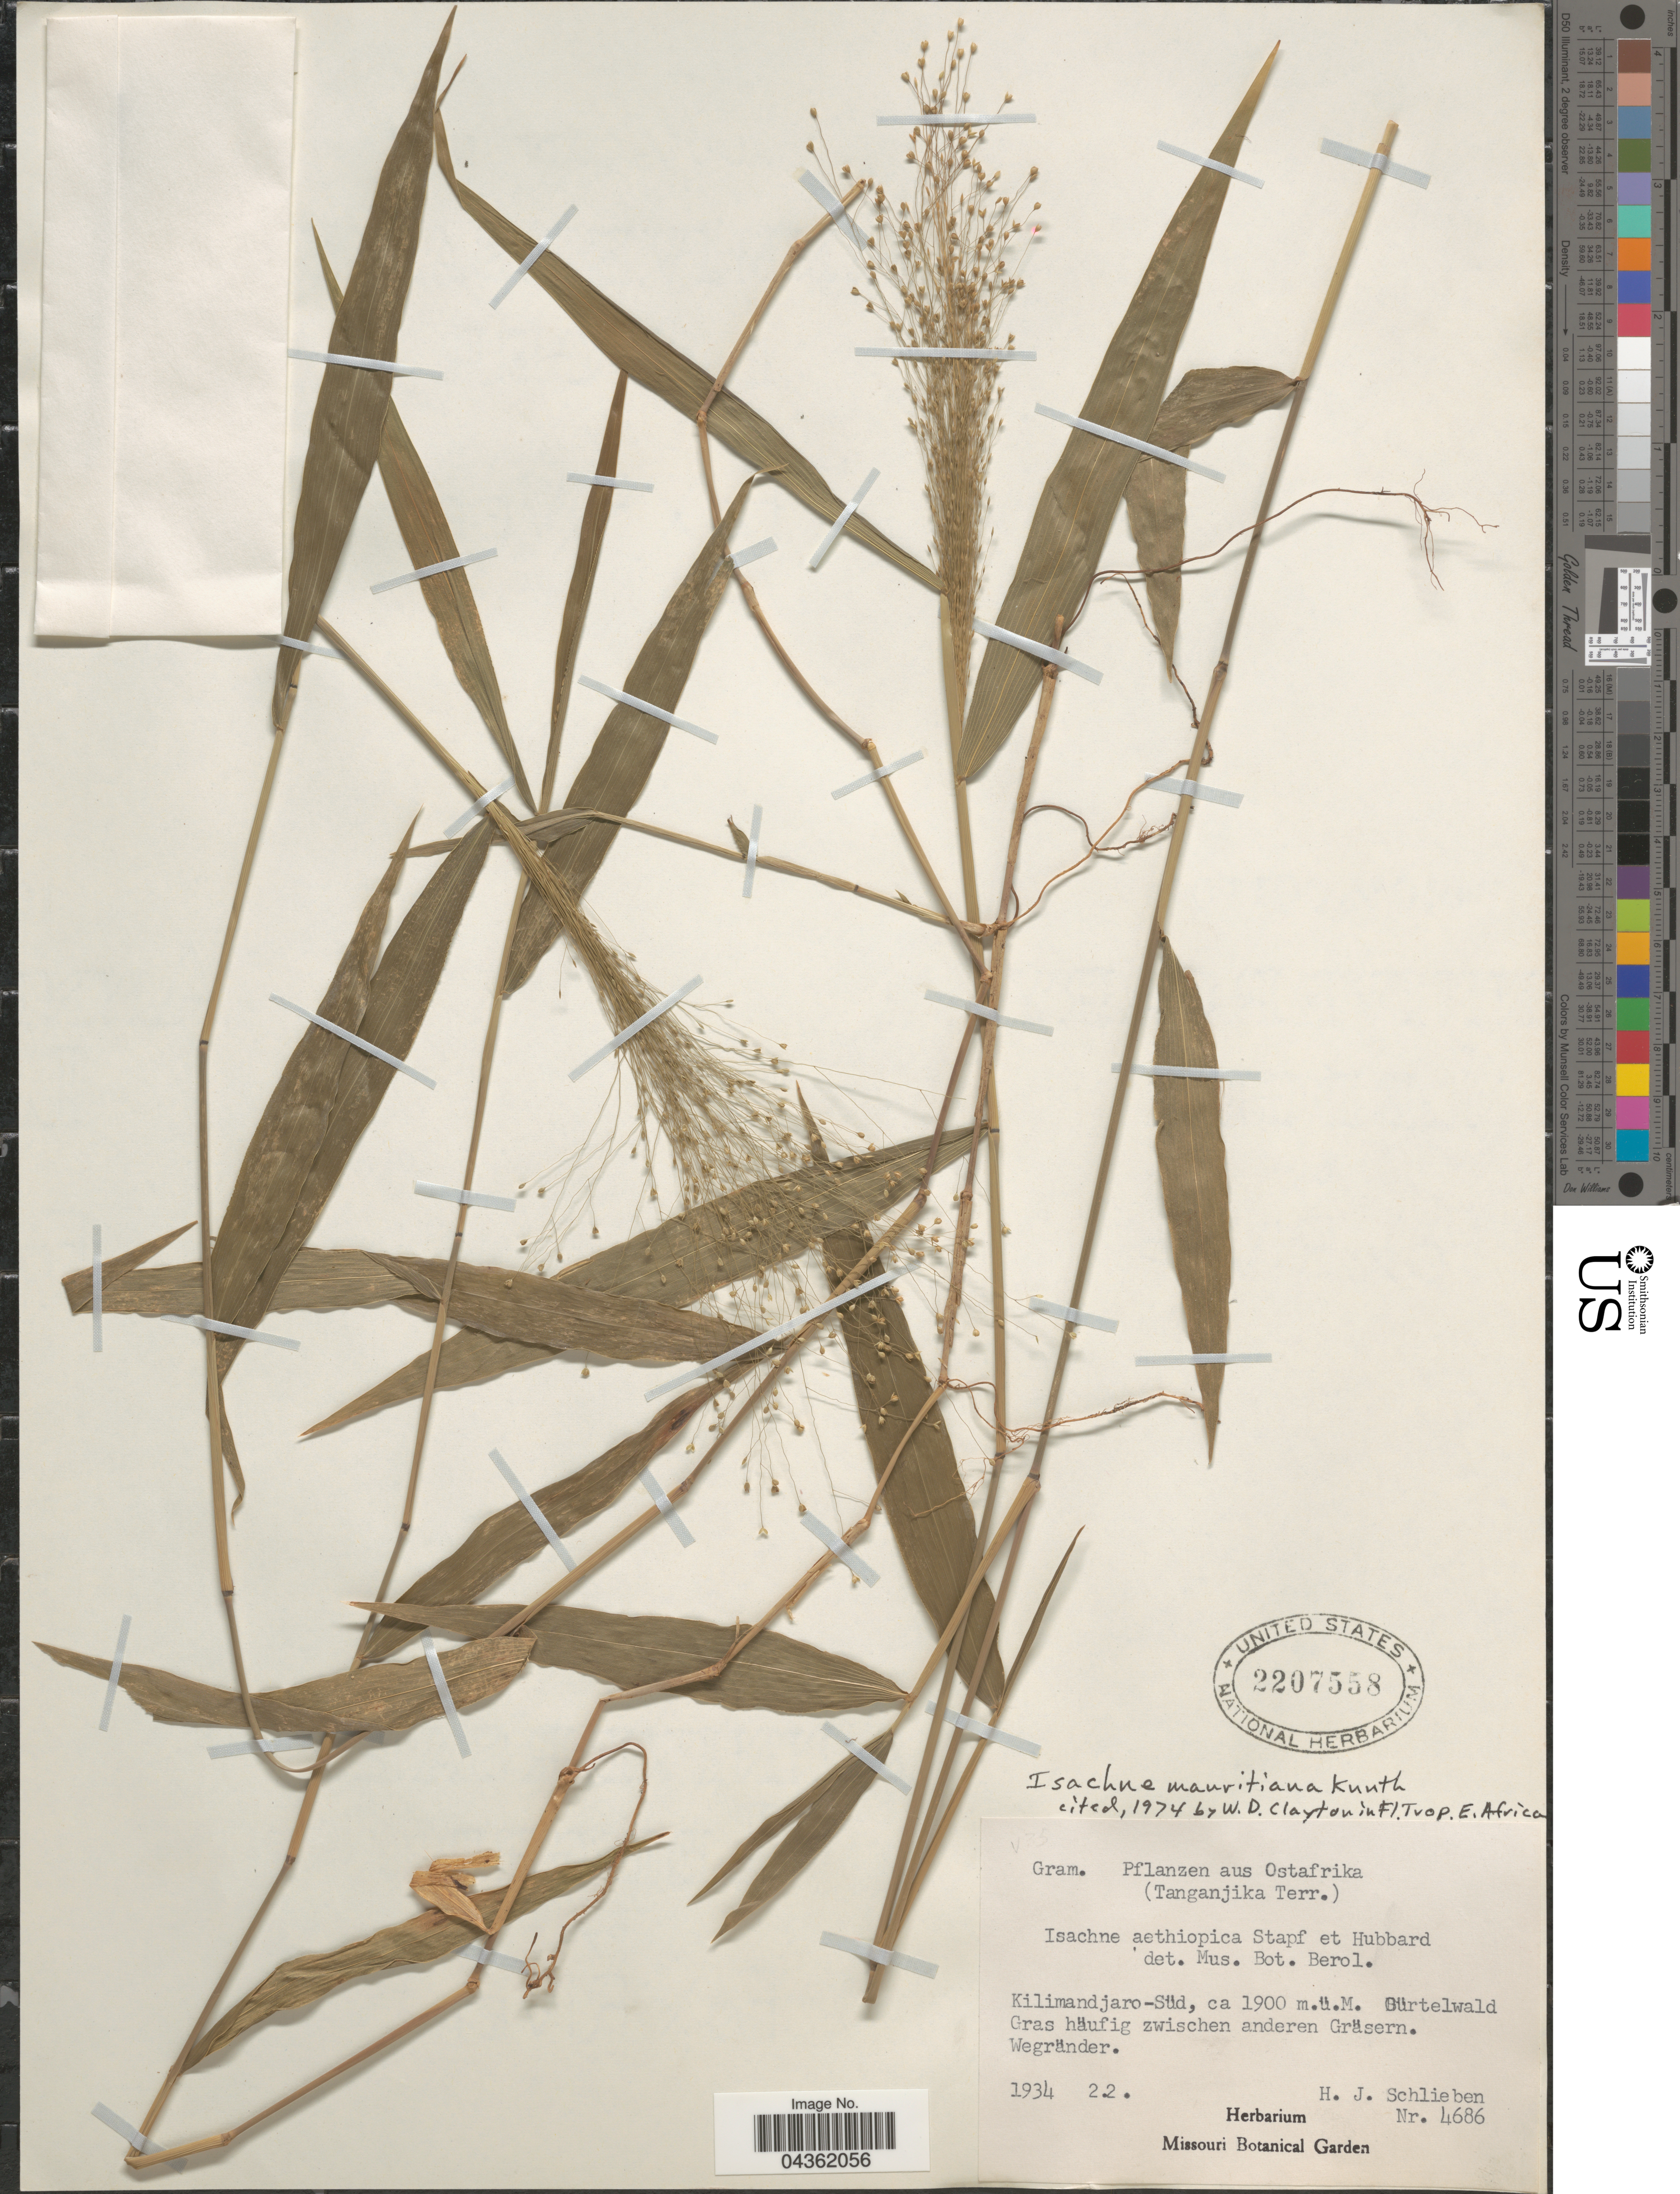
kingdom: Plantae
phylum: Tracheophyta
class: Liliopsida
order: Poales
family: Poaceae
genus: Isachne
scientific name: Isachne mauritiana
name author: Kunth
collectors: H. J. Schlieben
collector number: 4686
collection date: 1934-02-02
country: Tanzania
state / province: Kilimanjaro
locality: Ostafrika (Tanganjika Terr.). Kilimandjaro-Süd. Sürtelwald.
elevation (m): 1900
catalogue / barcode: US 2207558